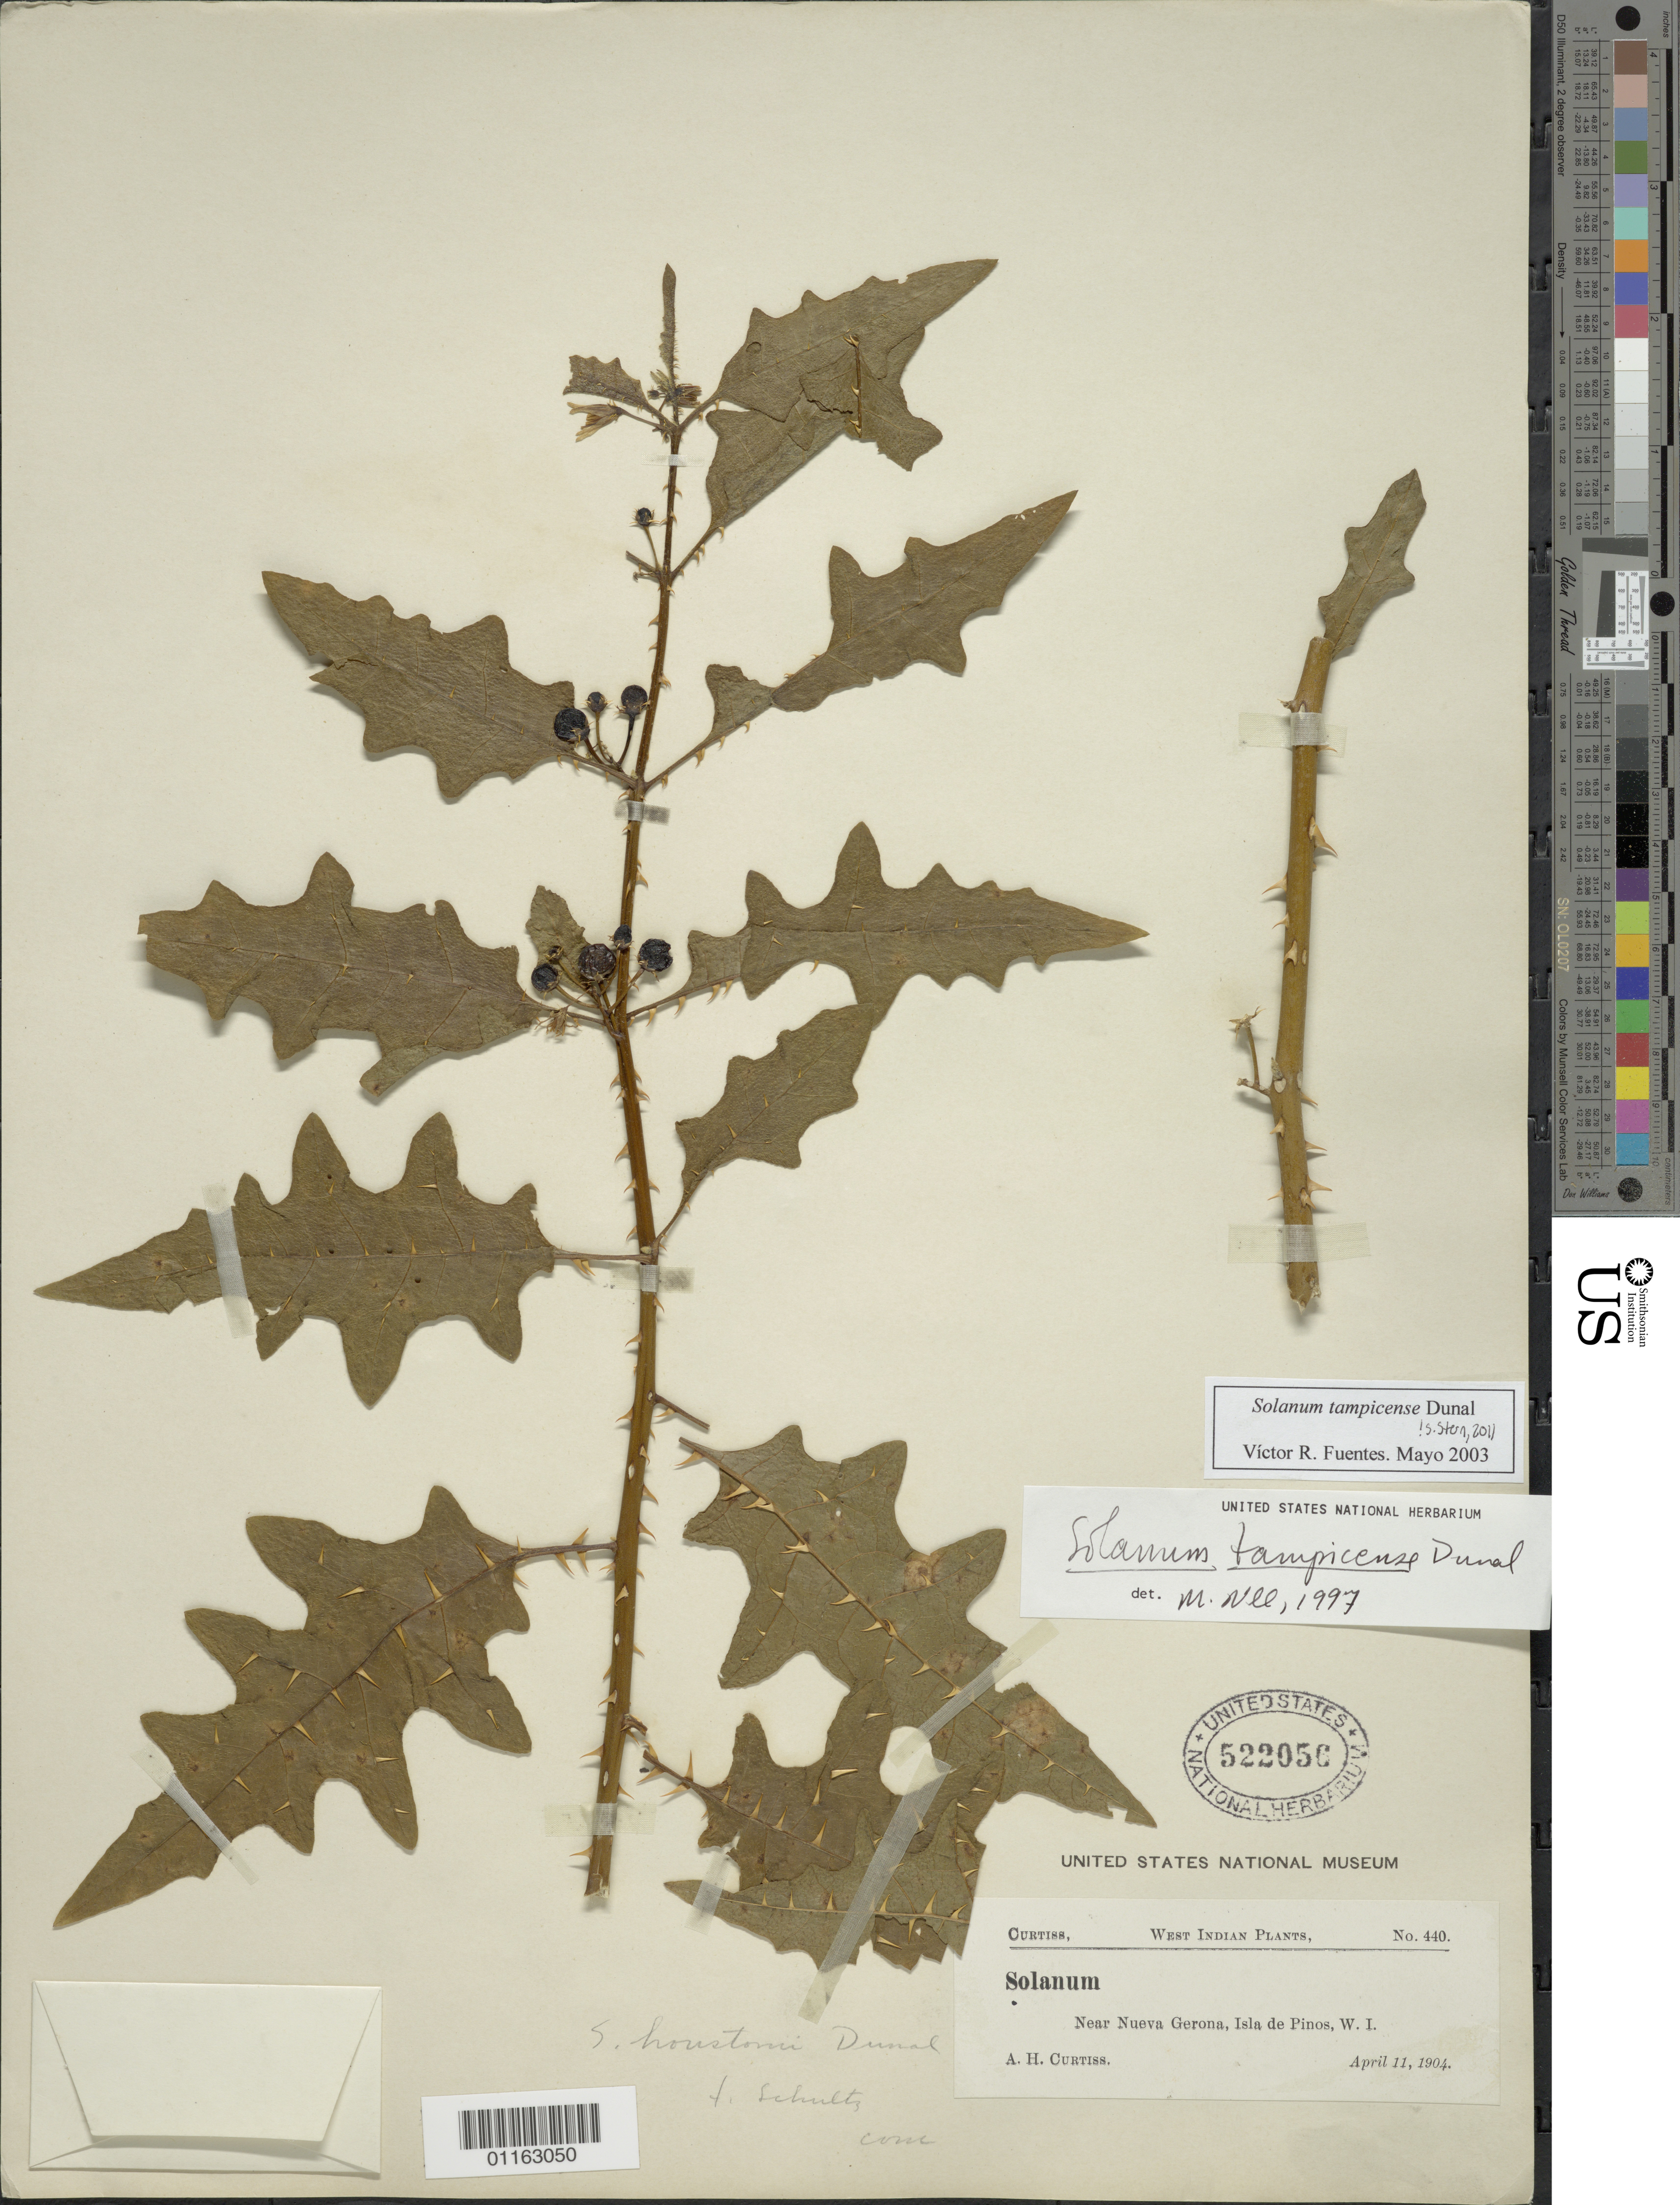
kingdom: Plantae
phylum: Tracheophyta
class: Magnoliopsida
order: Solanales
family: Solanaceae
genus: Solanum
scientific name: Solanum tampicense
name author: Dunal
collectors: A. H. Curtiss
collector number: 440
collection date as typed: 11 Apr 1904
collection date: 1904-04-11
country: Cuba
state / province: Isla de la Juventud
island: Isla de la Juventud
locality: Near Nueva Gerona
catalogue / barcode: US 522056